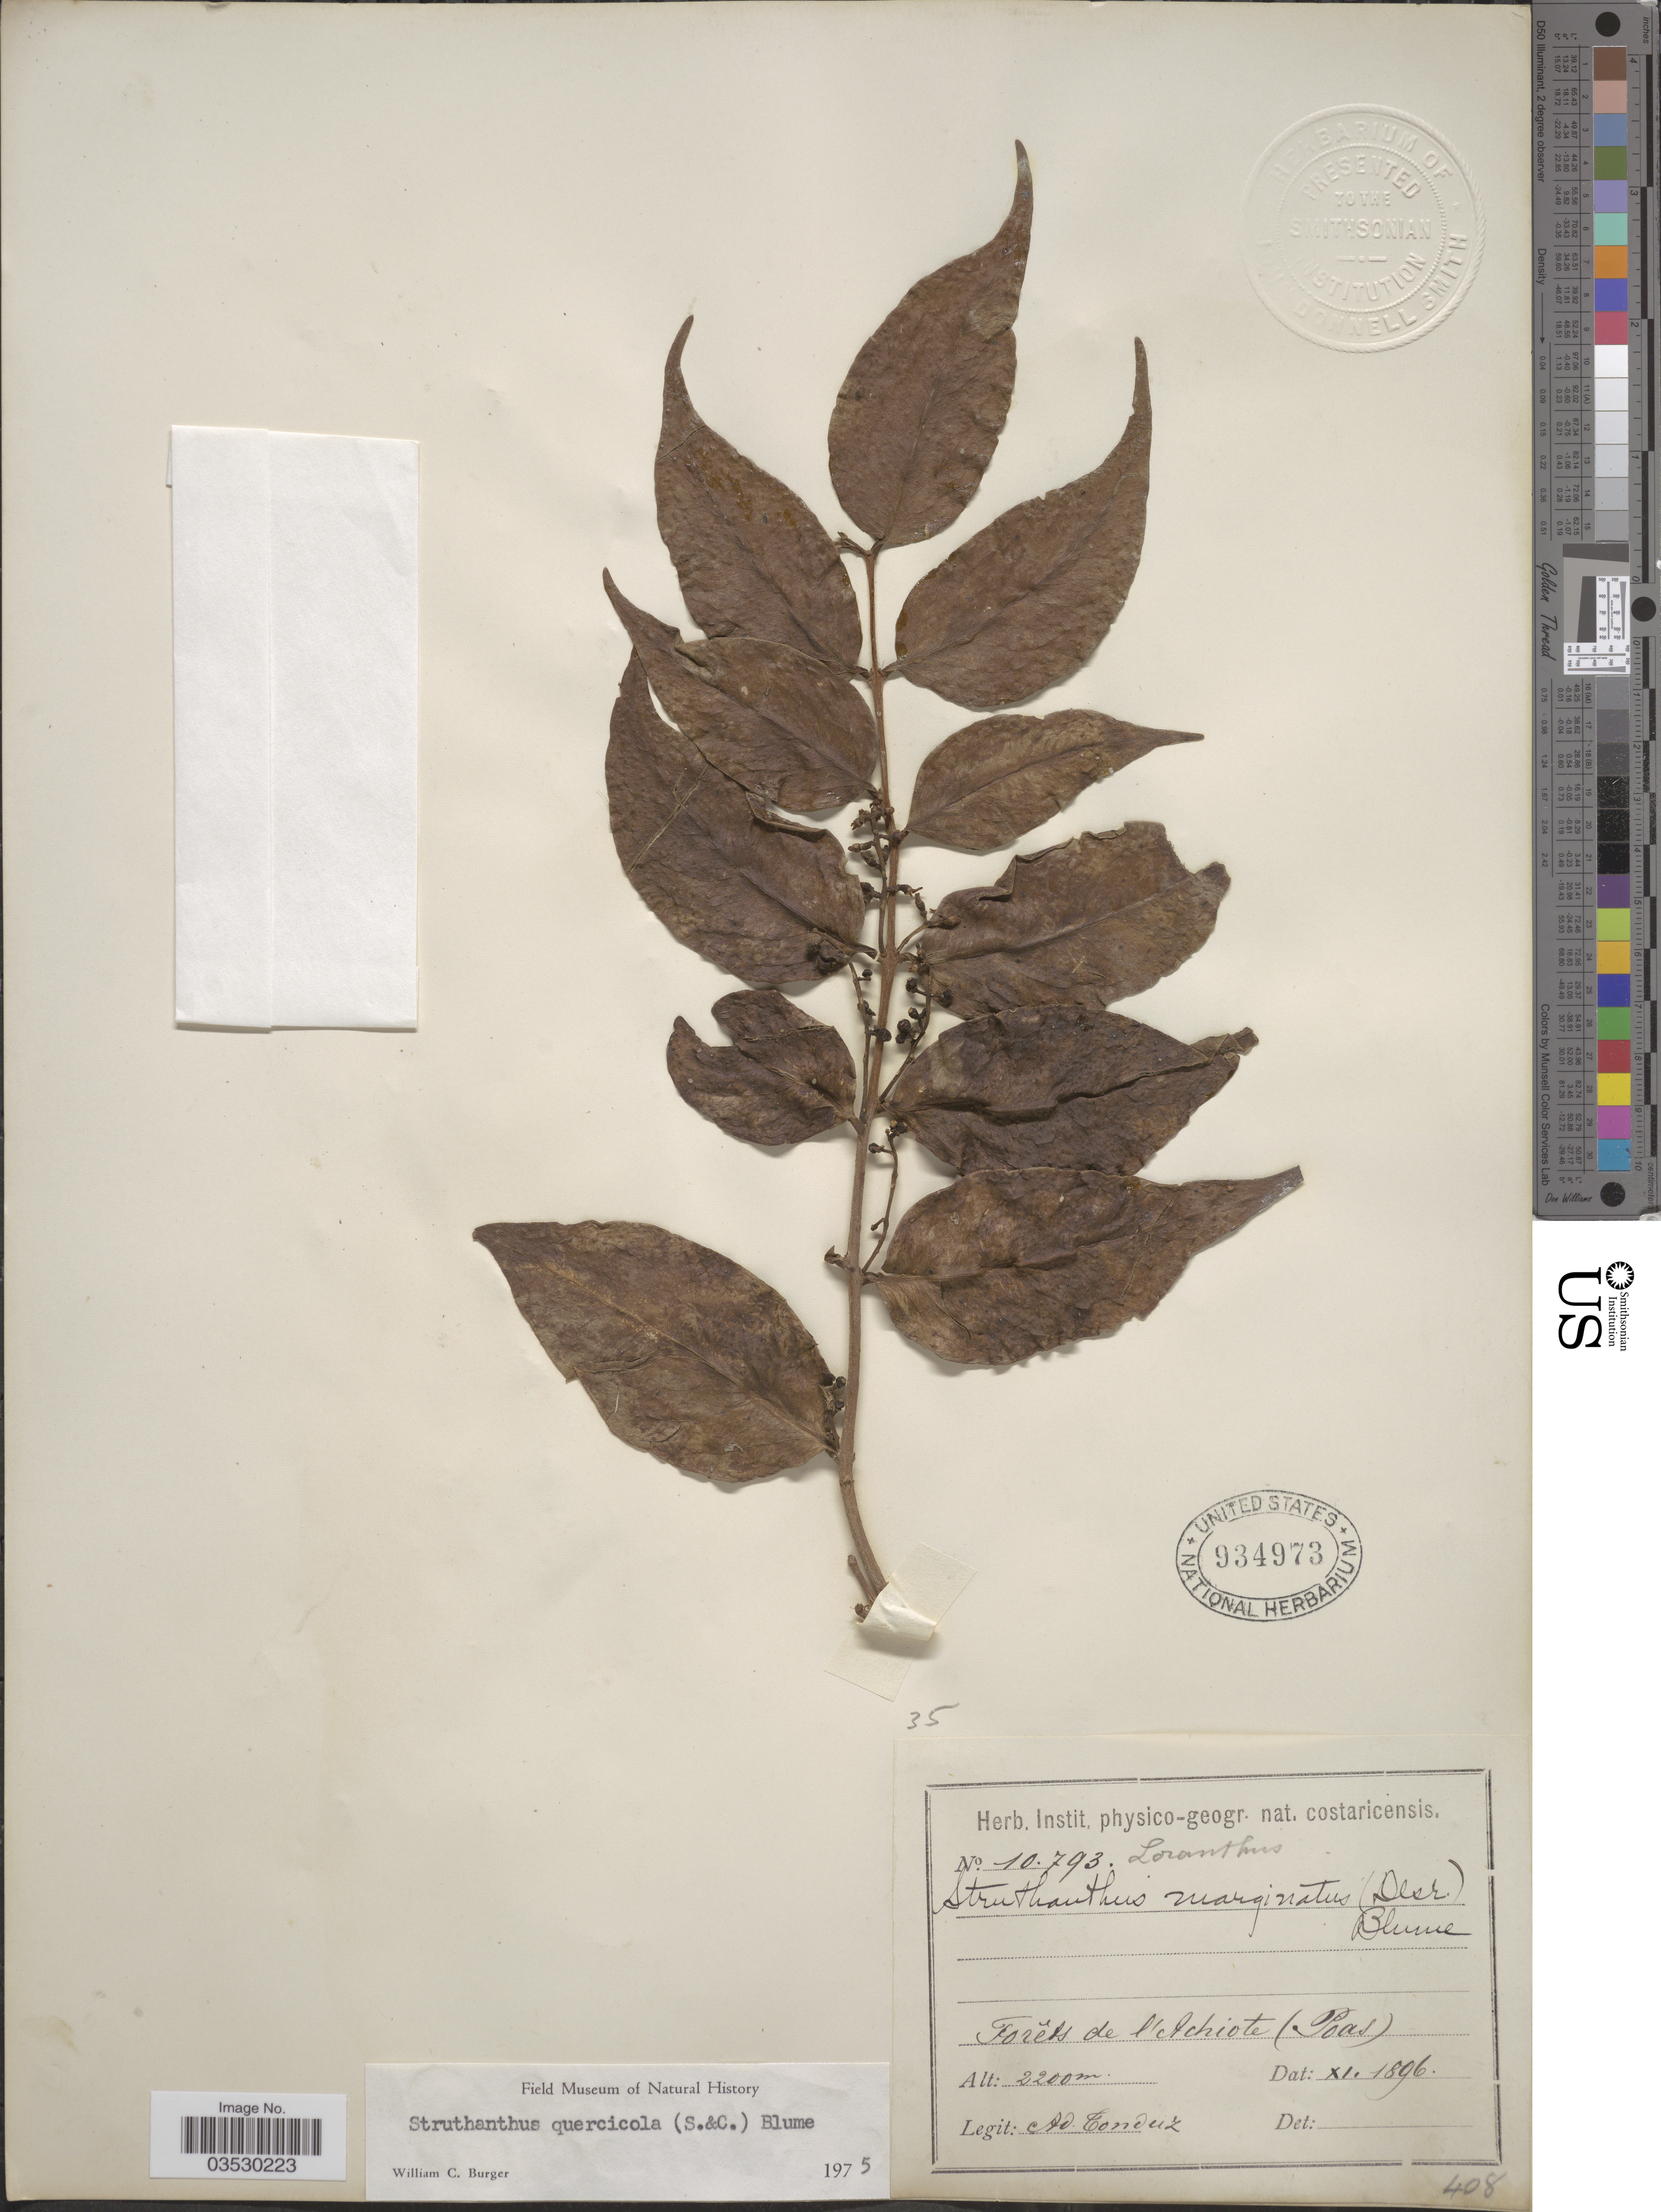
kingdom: Plantae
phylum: Tracheophyta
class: Magnoliopsida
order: Santalales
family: Loranthaceae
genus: Struthanthus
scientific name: Struthanthus quercicola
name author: (Kuijt) Cham. & Schltr.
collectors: A. Tonduz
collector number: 10793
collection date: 1896-11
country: Costa Rica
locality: Forêts de l'Achiote (Poas).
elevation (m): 2200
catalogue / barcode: US 934973